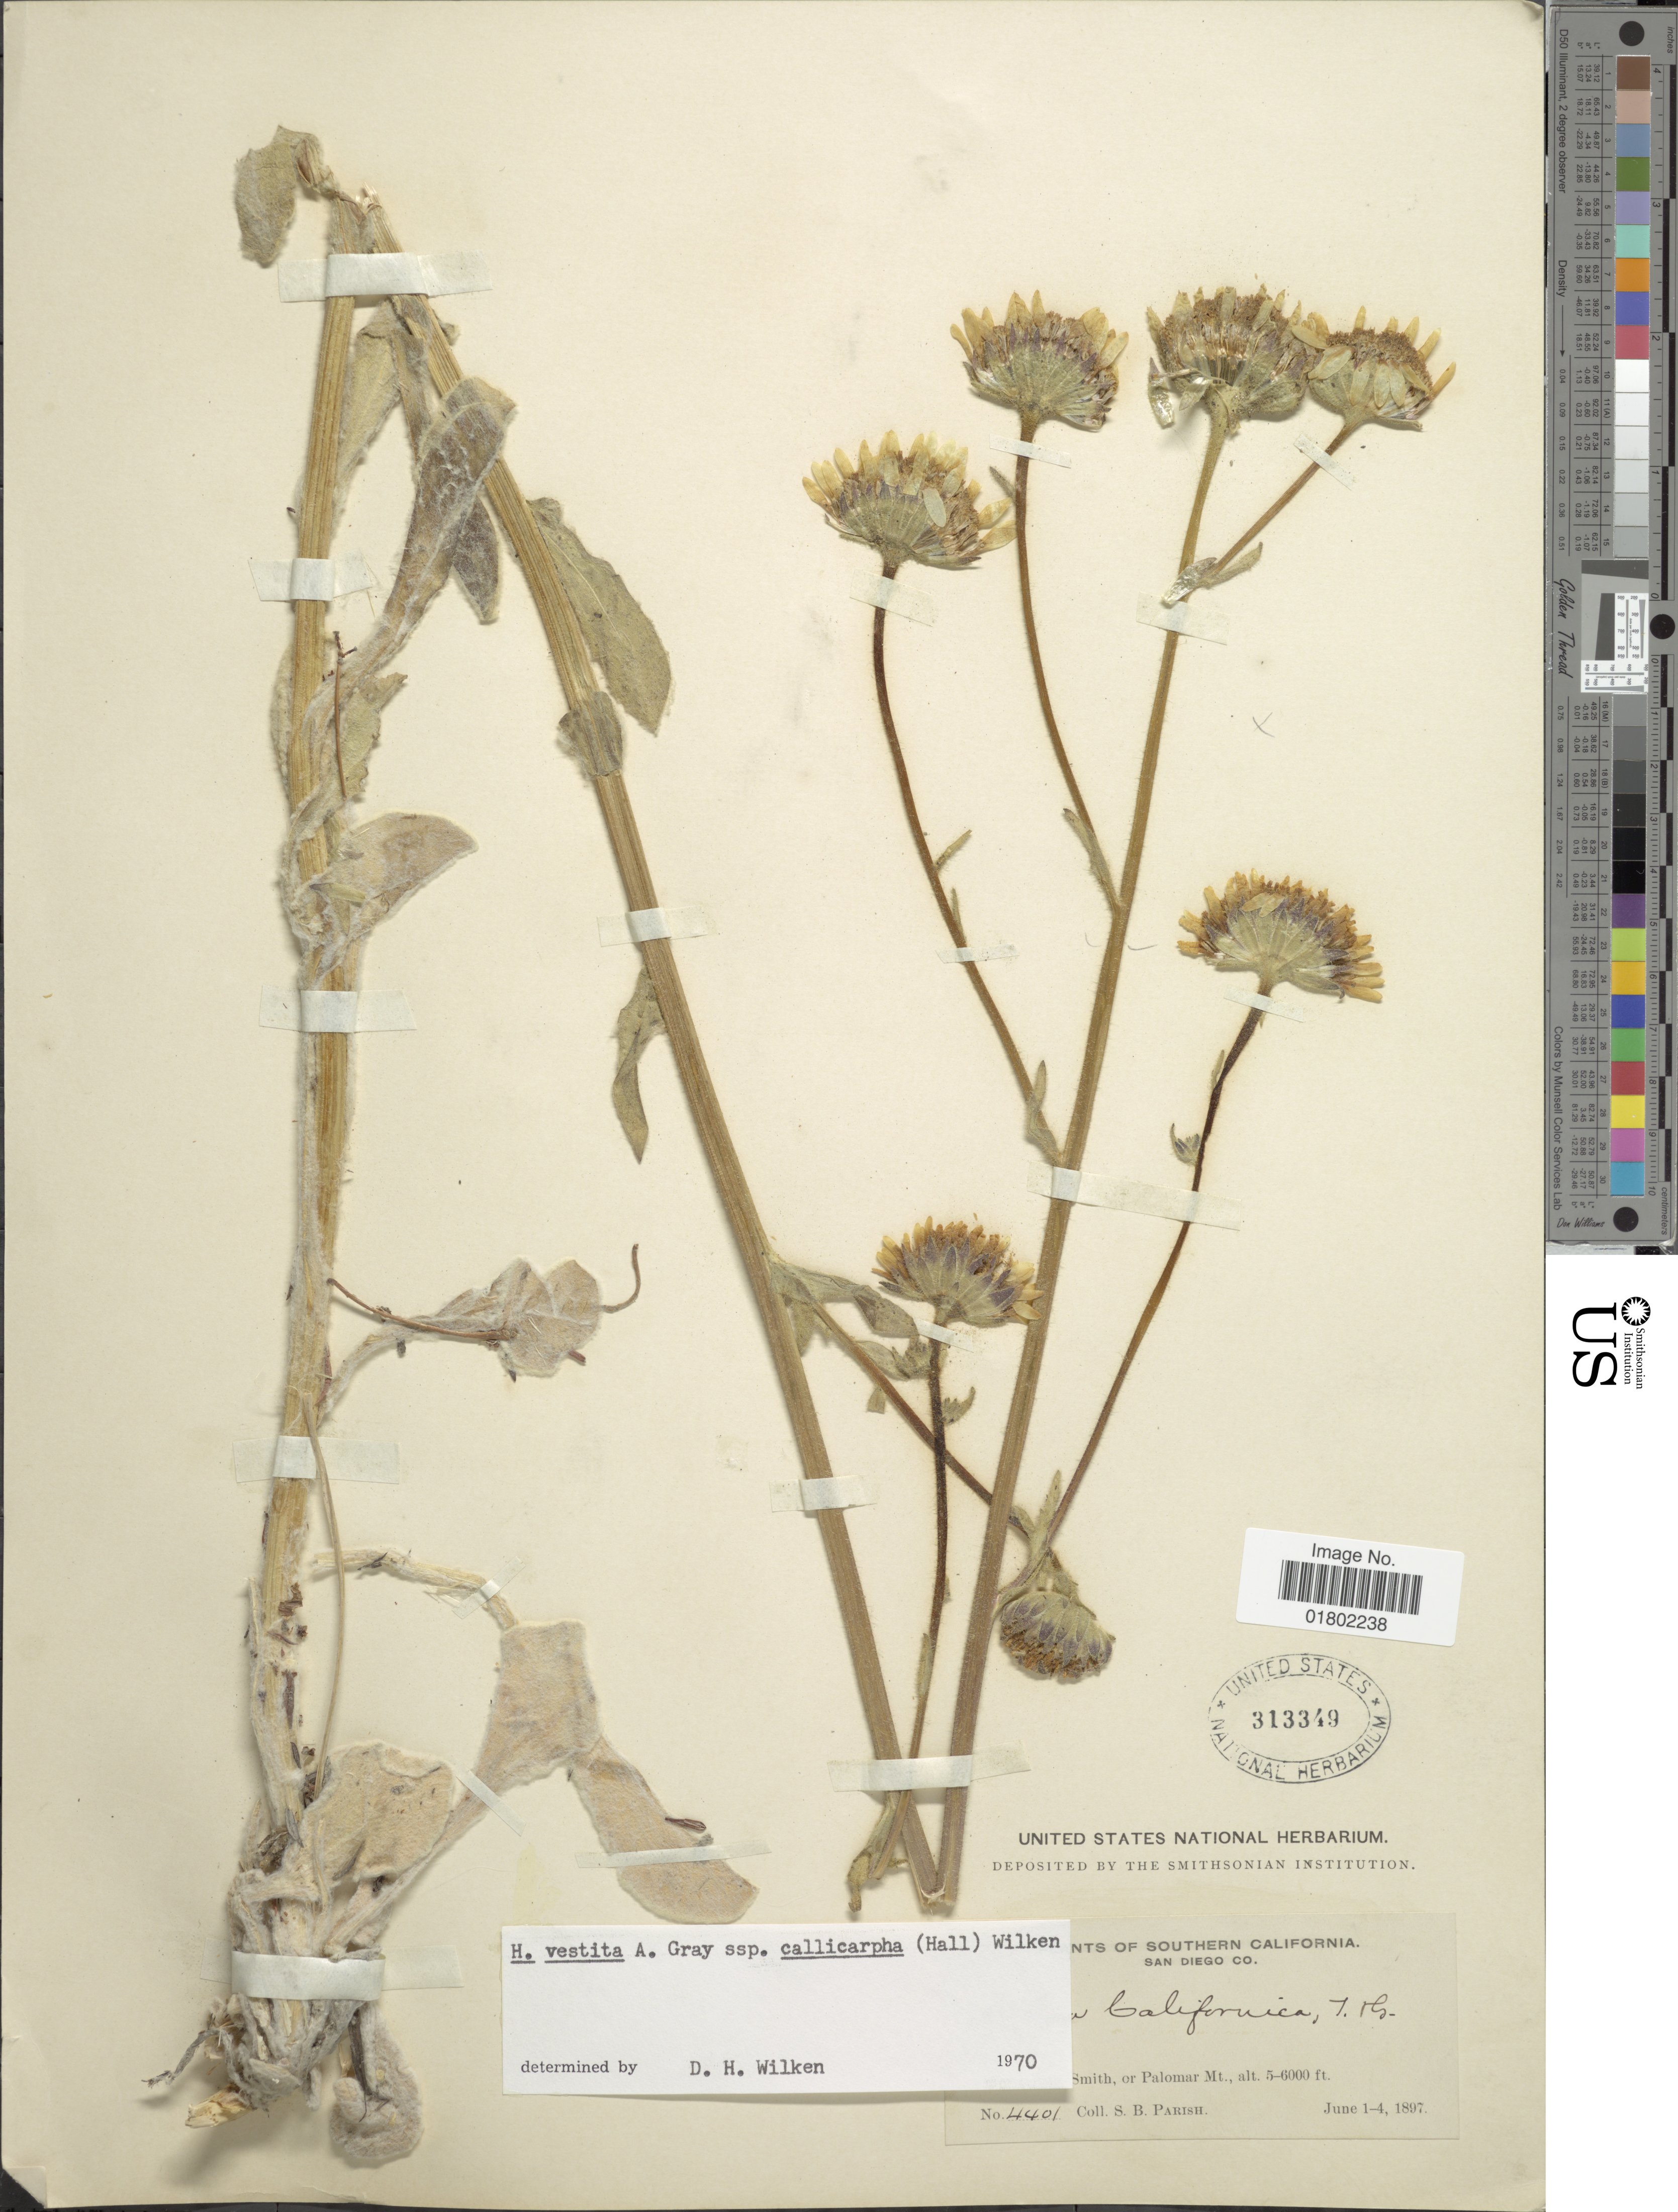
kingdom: Plantae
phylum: Tracheophyta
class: Magnoliopsida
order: Asterales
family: Asteraceae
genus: Hulsea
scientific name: Hulsea vestita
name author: A. Gray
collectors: S. B. Parish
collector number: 4401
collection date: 1897-06-01/1897-06-04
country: United States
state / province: California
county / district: San Diego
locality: Southern California, San Diego co., Smith, or Palomar Mt.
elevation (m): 1524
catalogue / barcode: US 313349